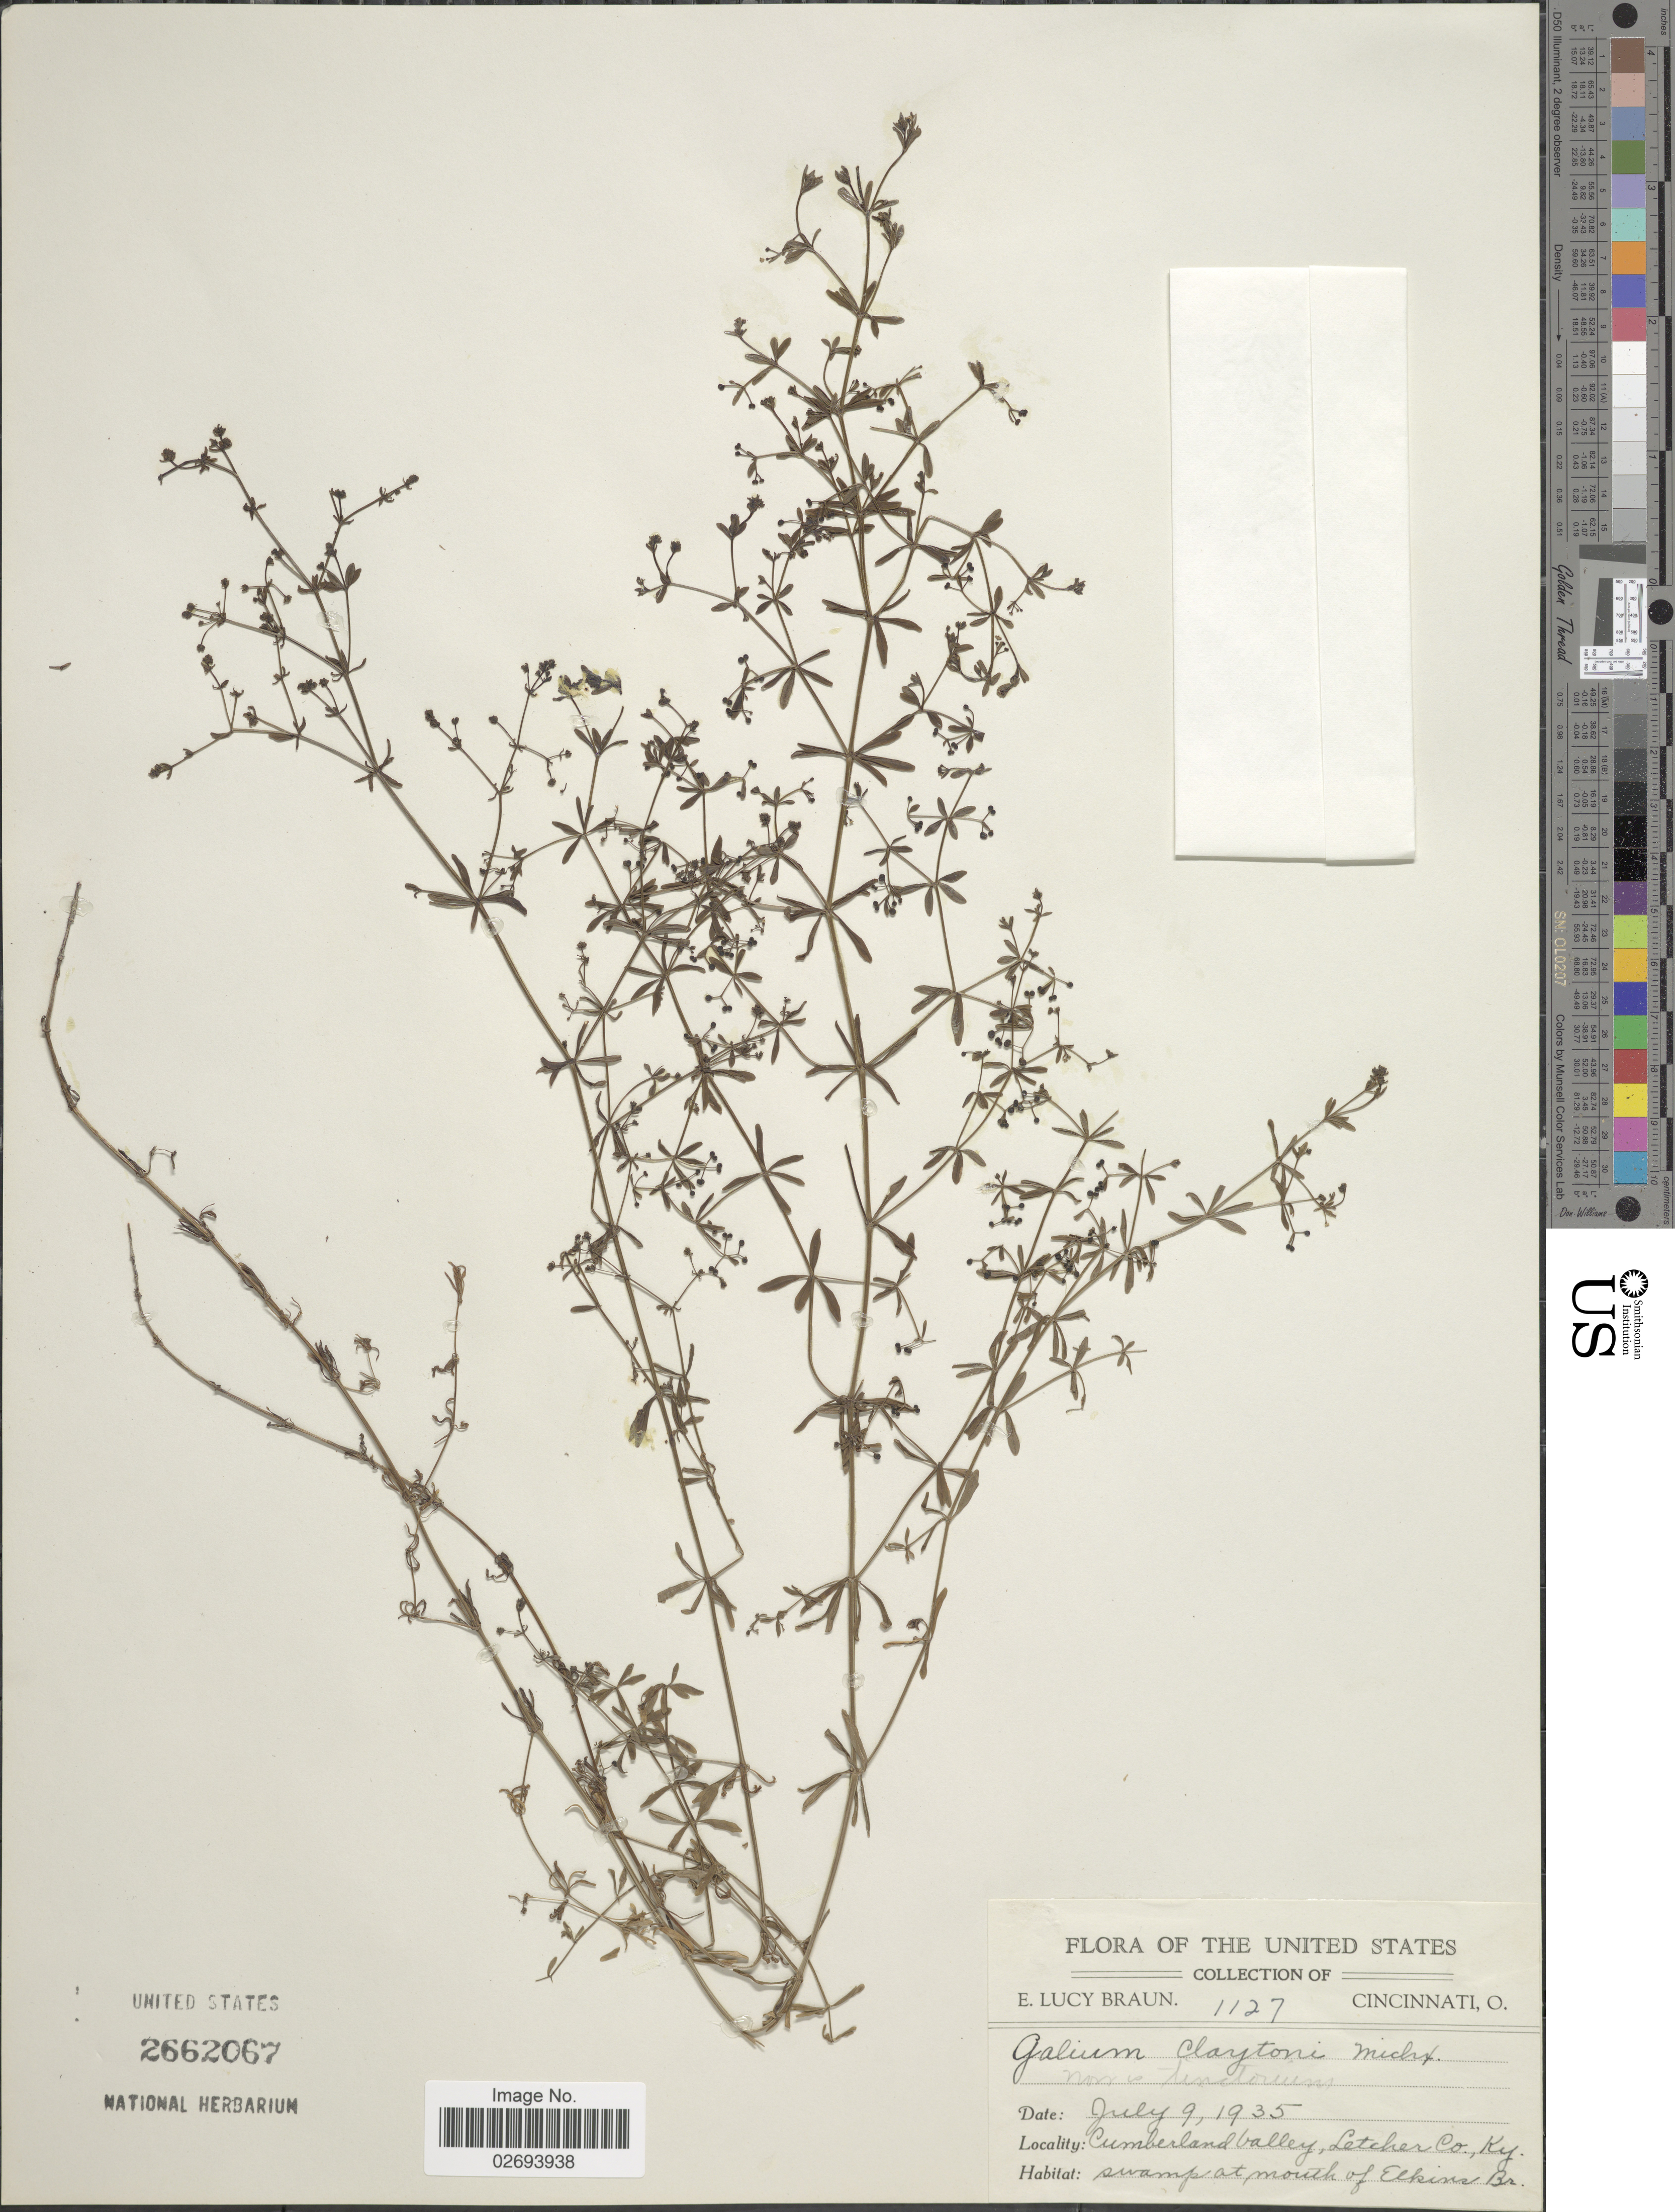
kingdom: Plantae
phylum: Tracheophyta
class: Magnoliopsida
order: Gentianales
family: Rubiaceae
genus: Galium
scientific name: Galium tinctorium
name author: (L.) Scop.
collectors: E. L. Braun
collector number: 1127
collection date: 1935-07-09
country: United States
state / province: Kentucky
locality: Cumberland Valley, Letcher Co. Swamp at mouth of Elkins Br.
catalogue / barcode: US 2662067